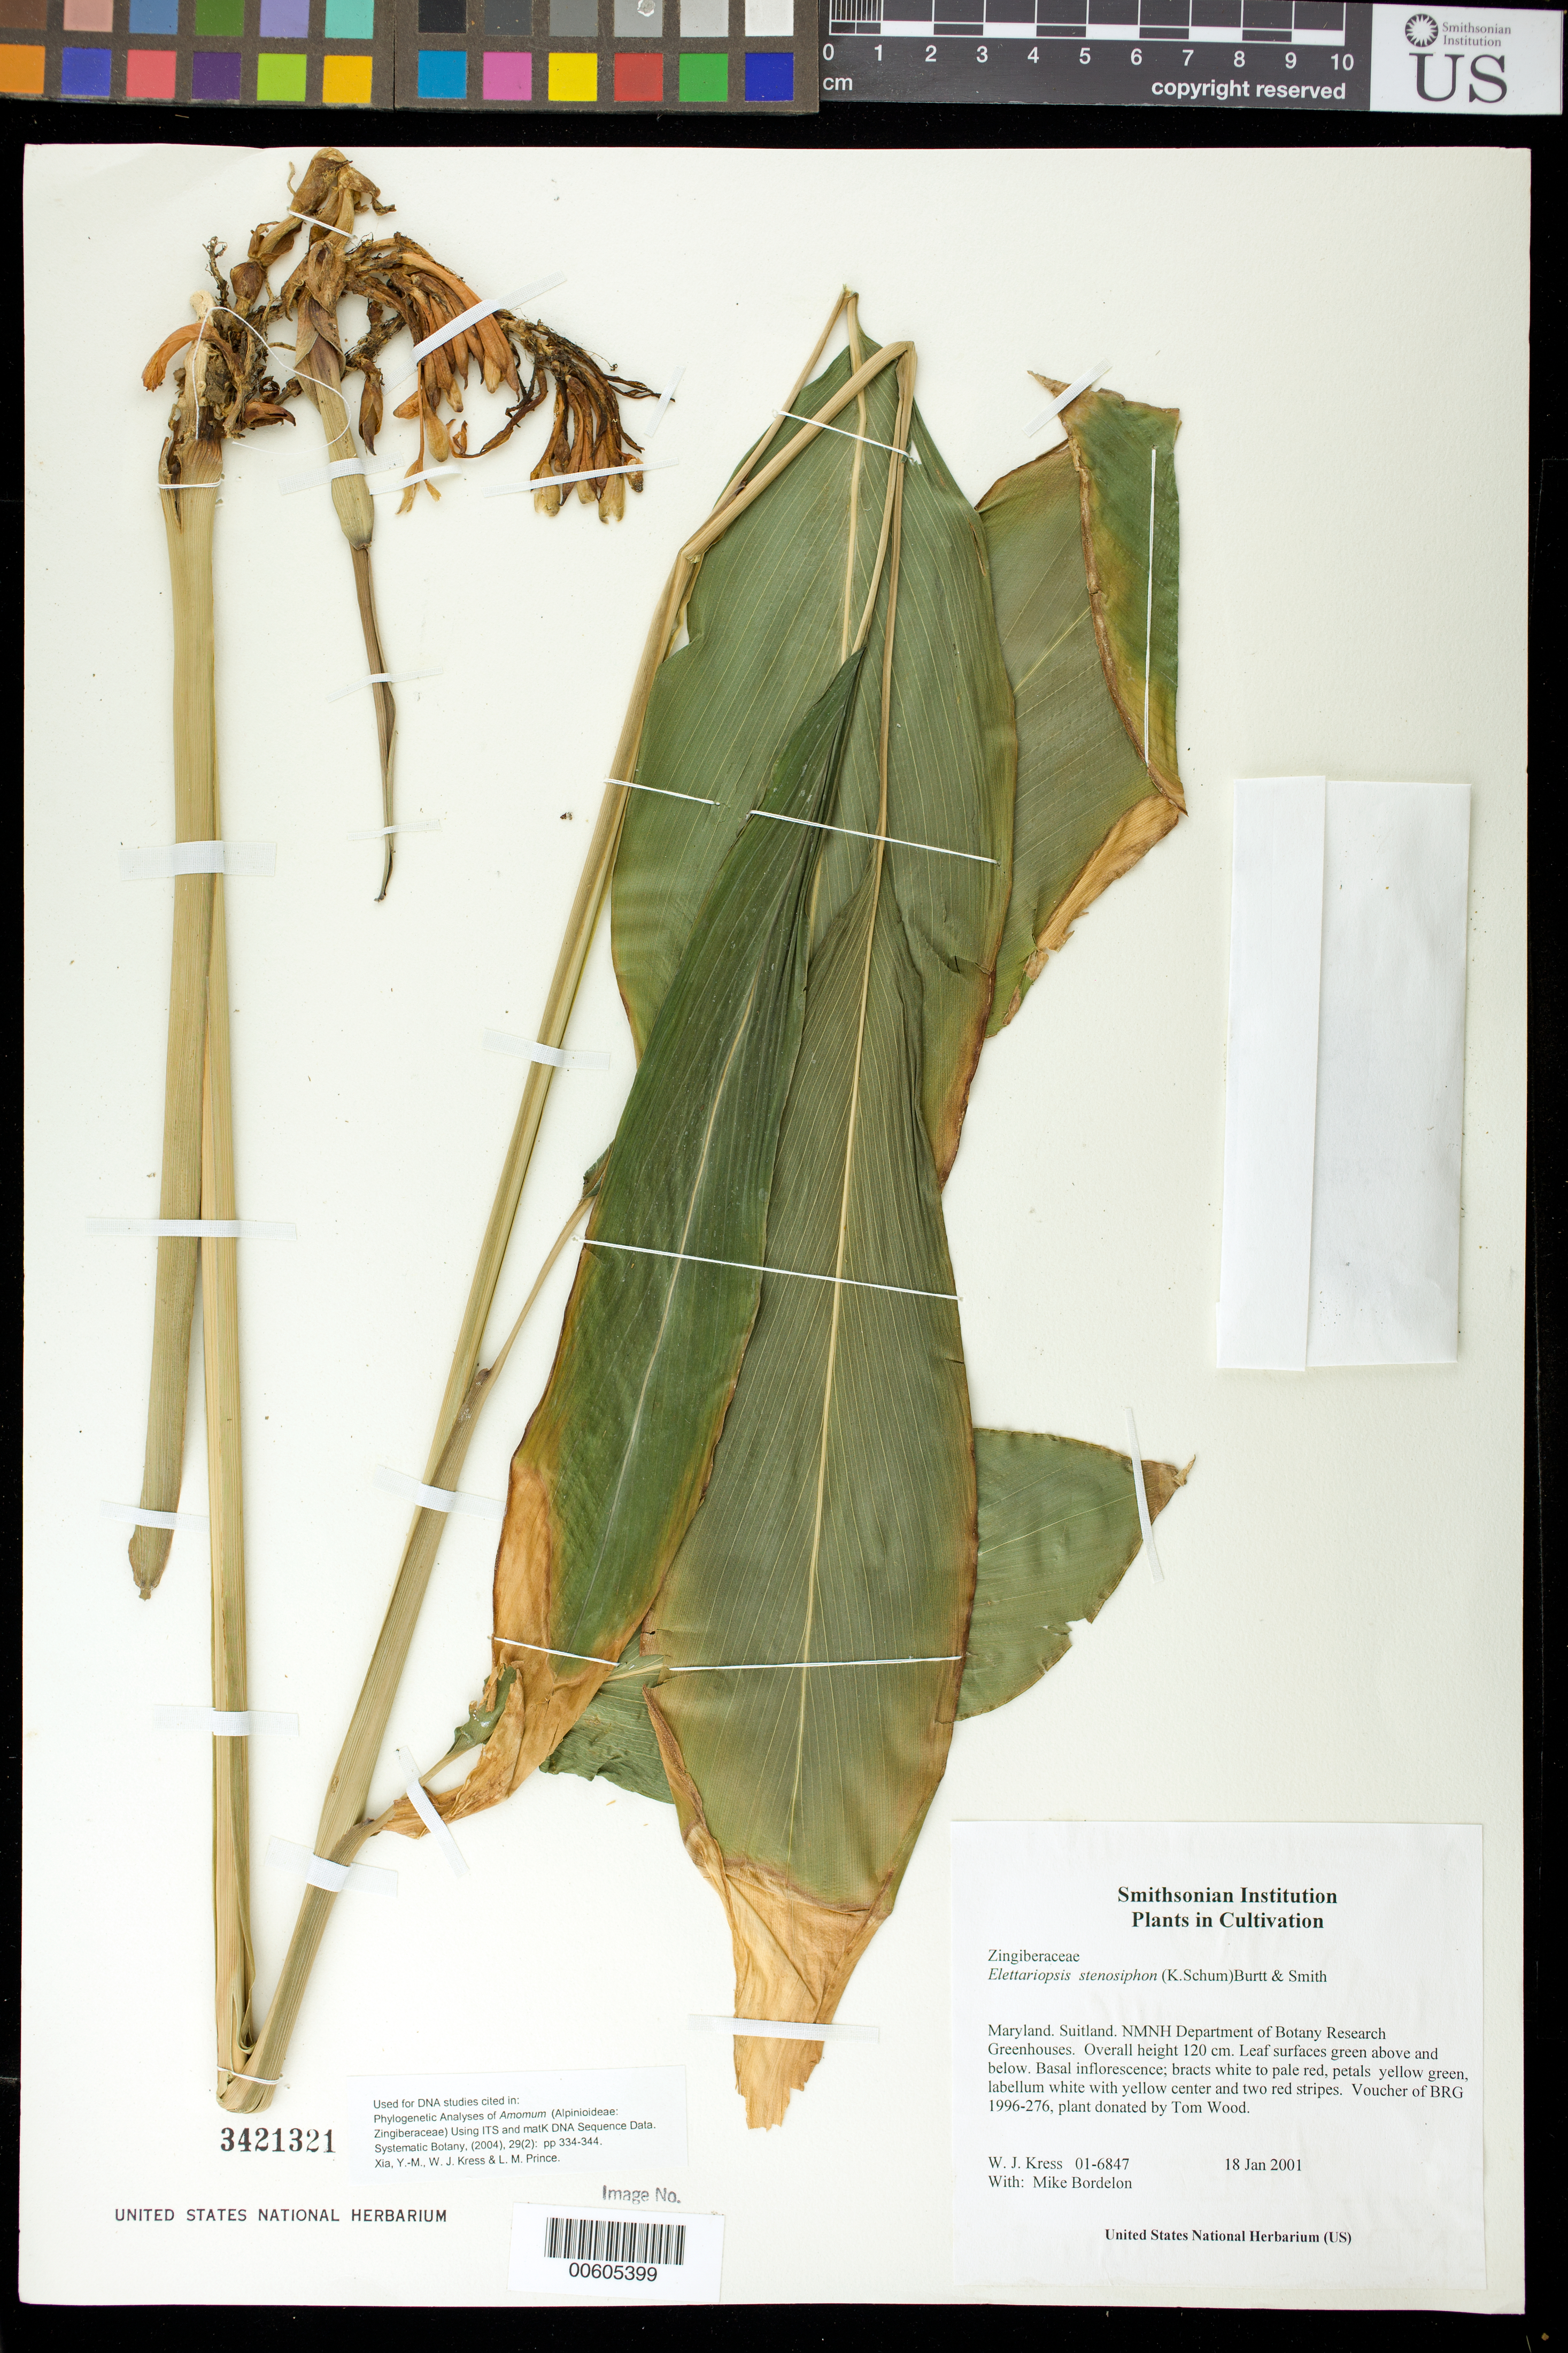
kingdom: Plantae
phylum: Tracheophyta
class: Liliopsida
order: Zingiberales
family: Zingiberaceae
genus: Amomum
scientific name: Amomum stenosiphon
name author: K. Schum.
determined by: Strong, M. T., (US), Smithsonian Institution - National Museum of Natural History (UNITED STATES)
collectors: W. J. Kress & M. Bordelon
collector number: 01-6847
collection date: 2001-01-18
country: United States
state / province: Maryland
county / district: Prince George's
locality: NMNH Botany Research Greenhouses. Suitland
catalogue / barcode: US 3421321